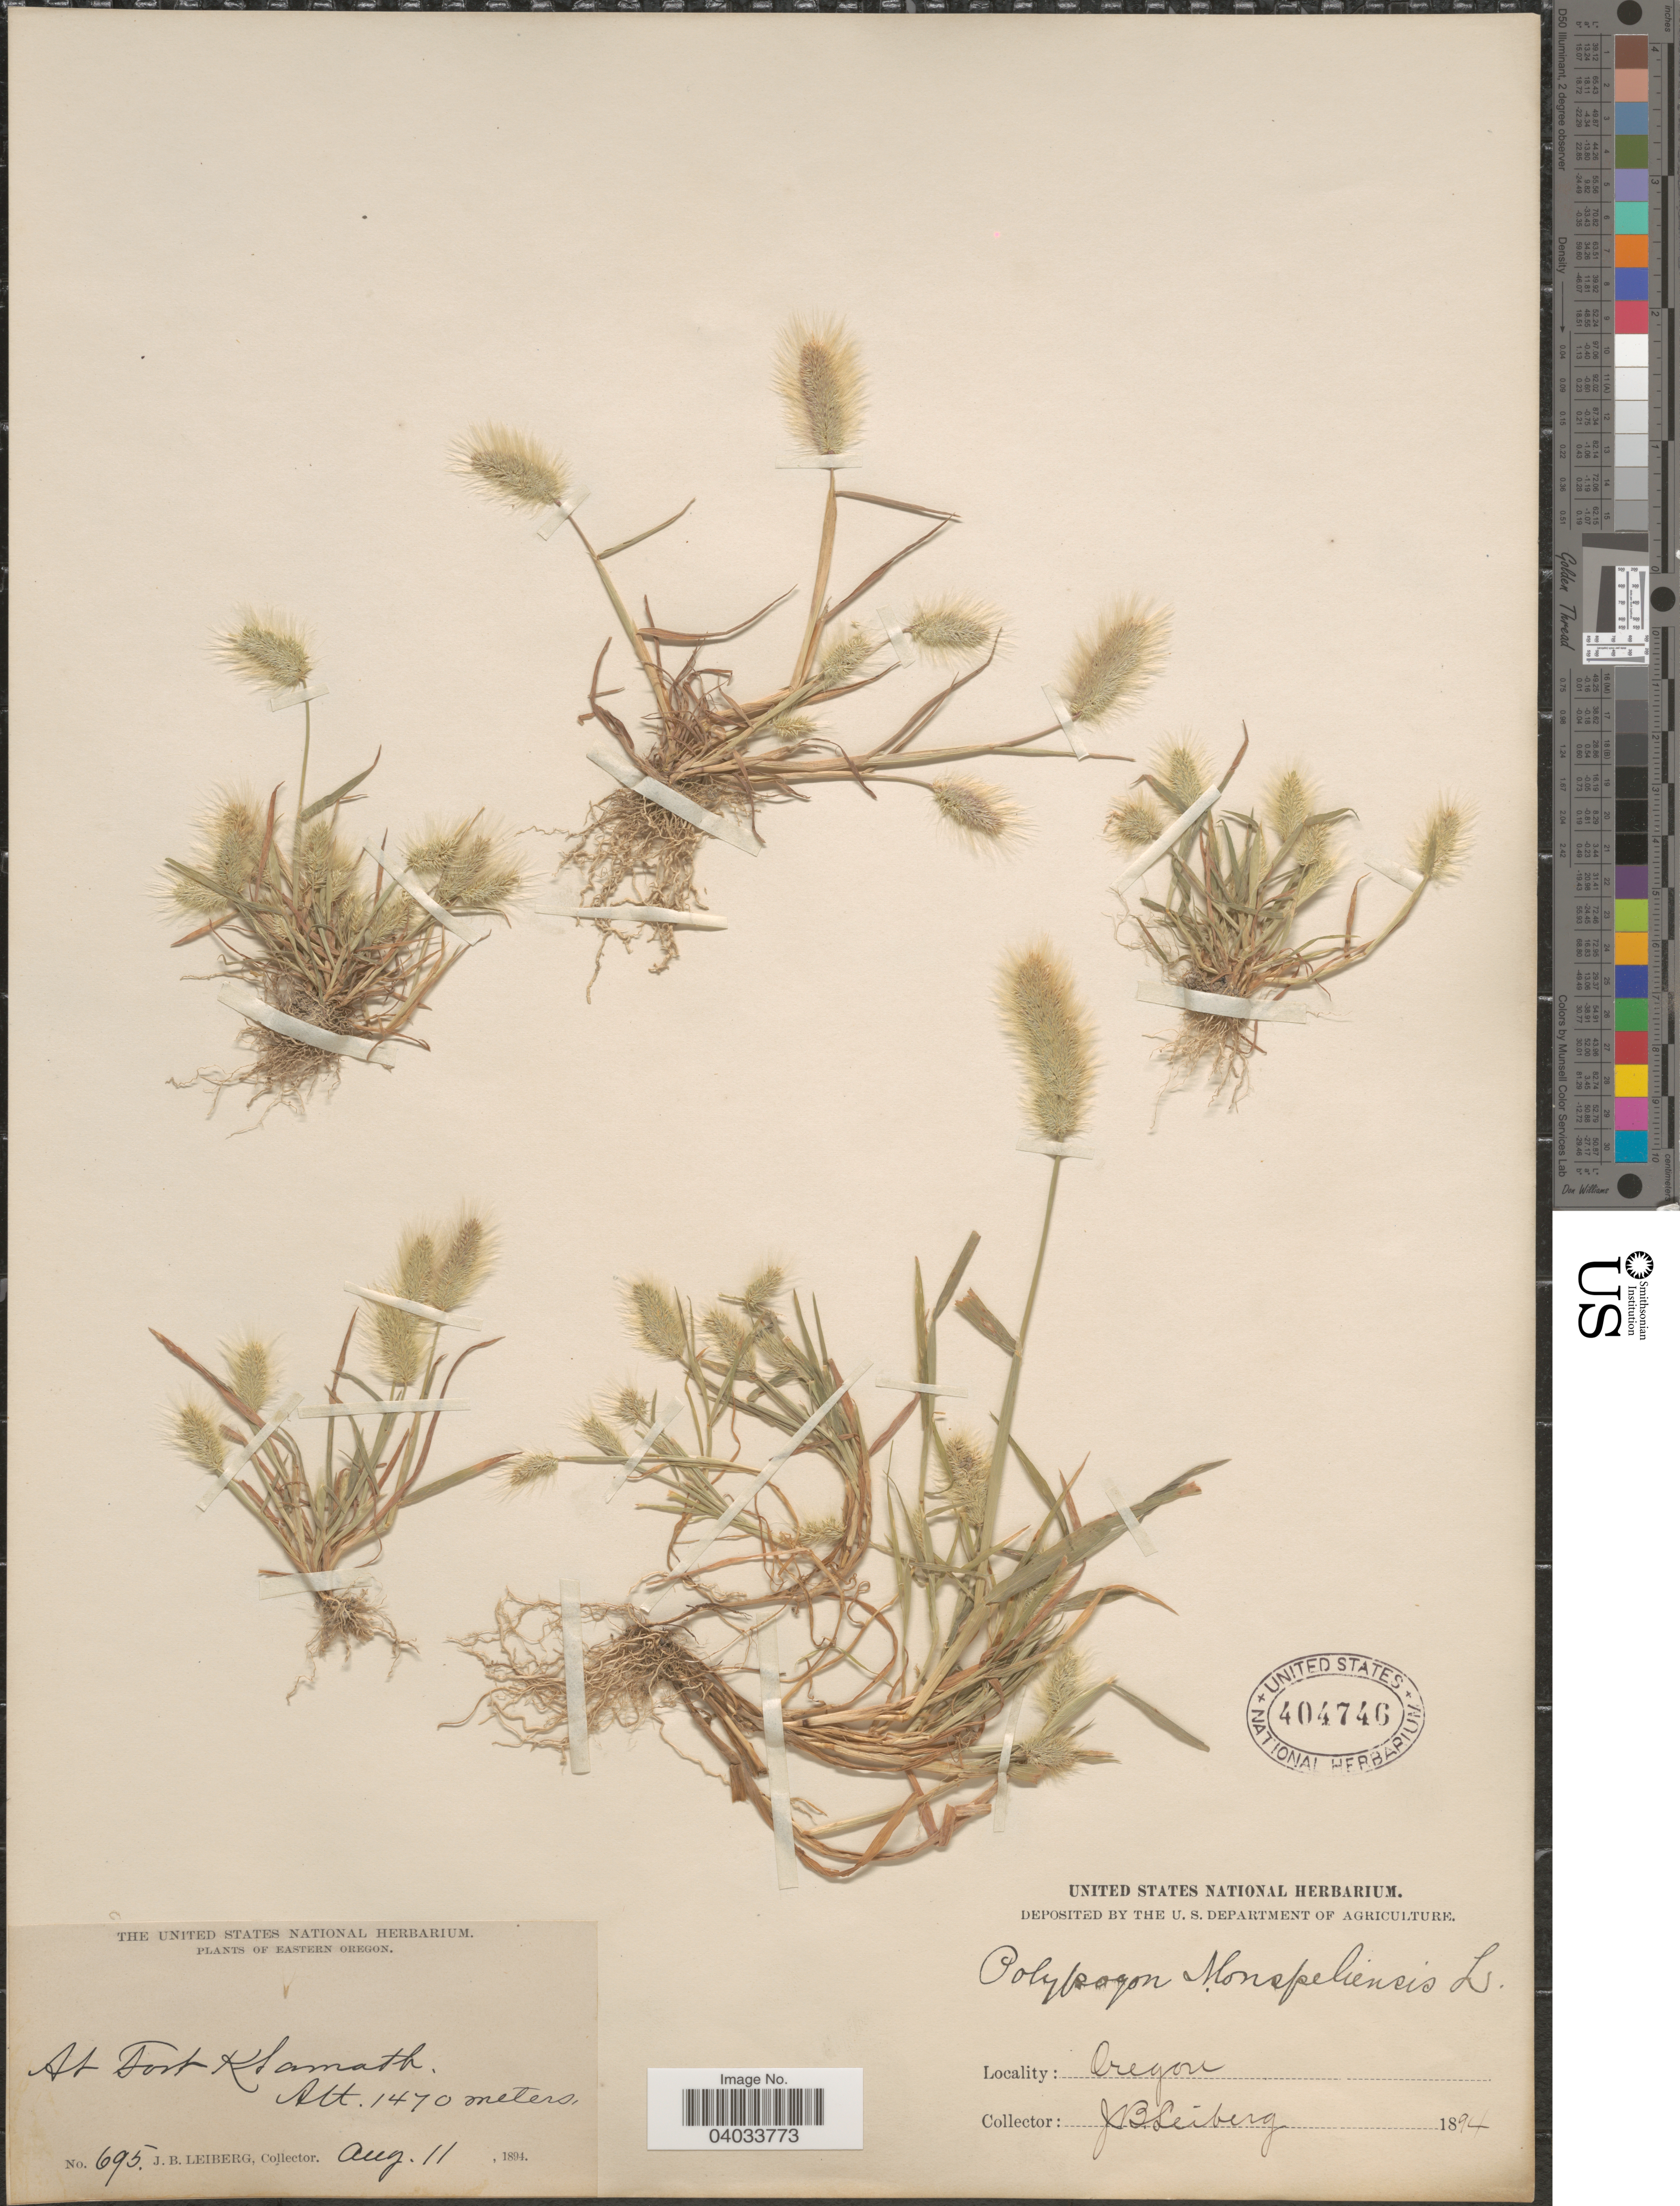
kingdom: Plantae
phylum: Tracheophyta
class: Liliopsida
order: Poales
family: Poaceae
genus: Polypogon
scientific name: Polypogon monspeliensis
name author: (L.) Desf.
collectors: J. B. Leiberg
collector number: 695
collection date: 1894-08-11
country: United States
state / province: Oregon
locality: Eastern Oregon. At Fort Klamath.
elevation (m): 1470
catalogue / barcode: US 404746